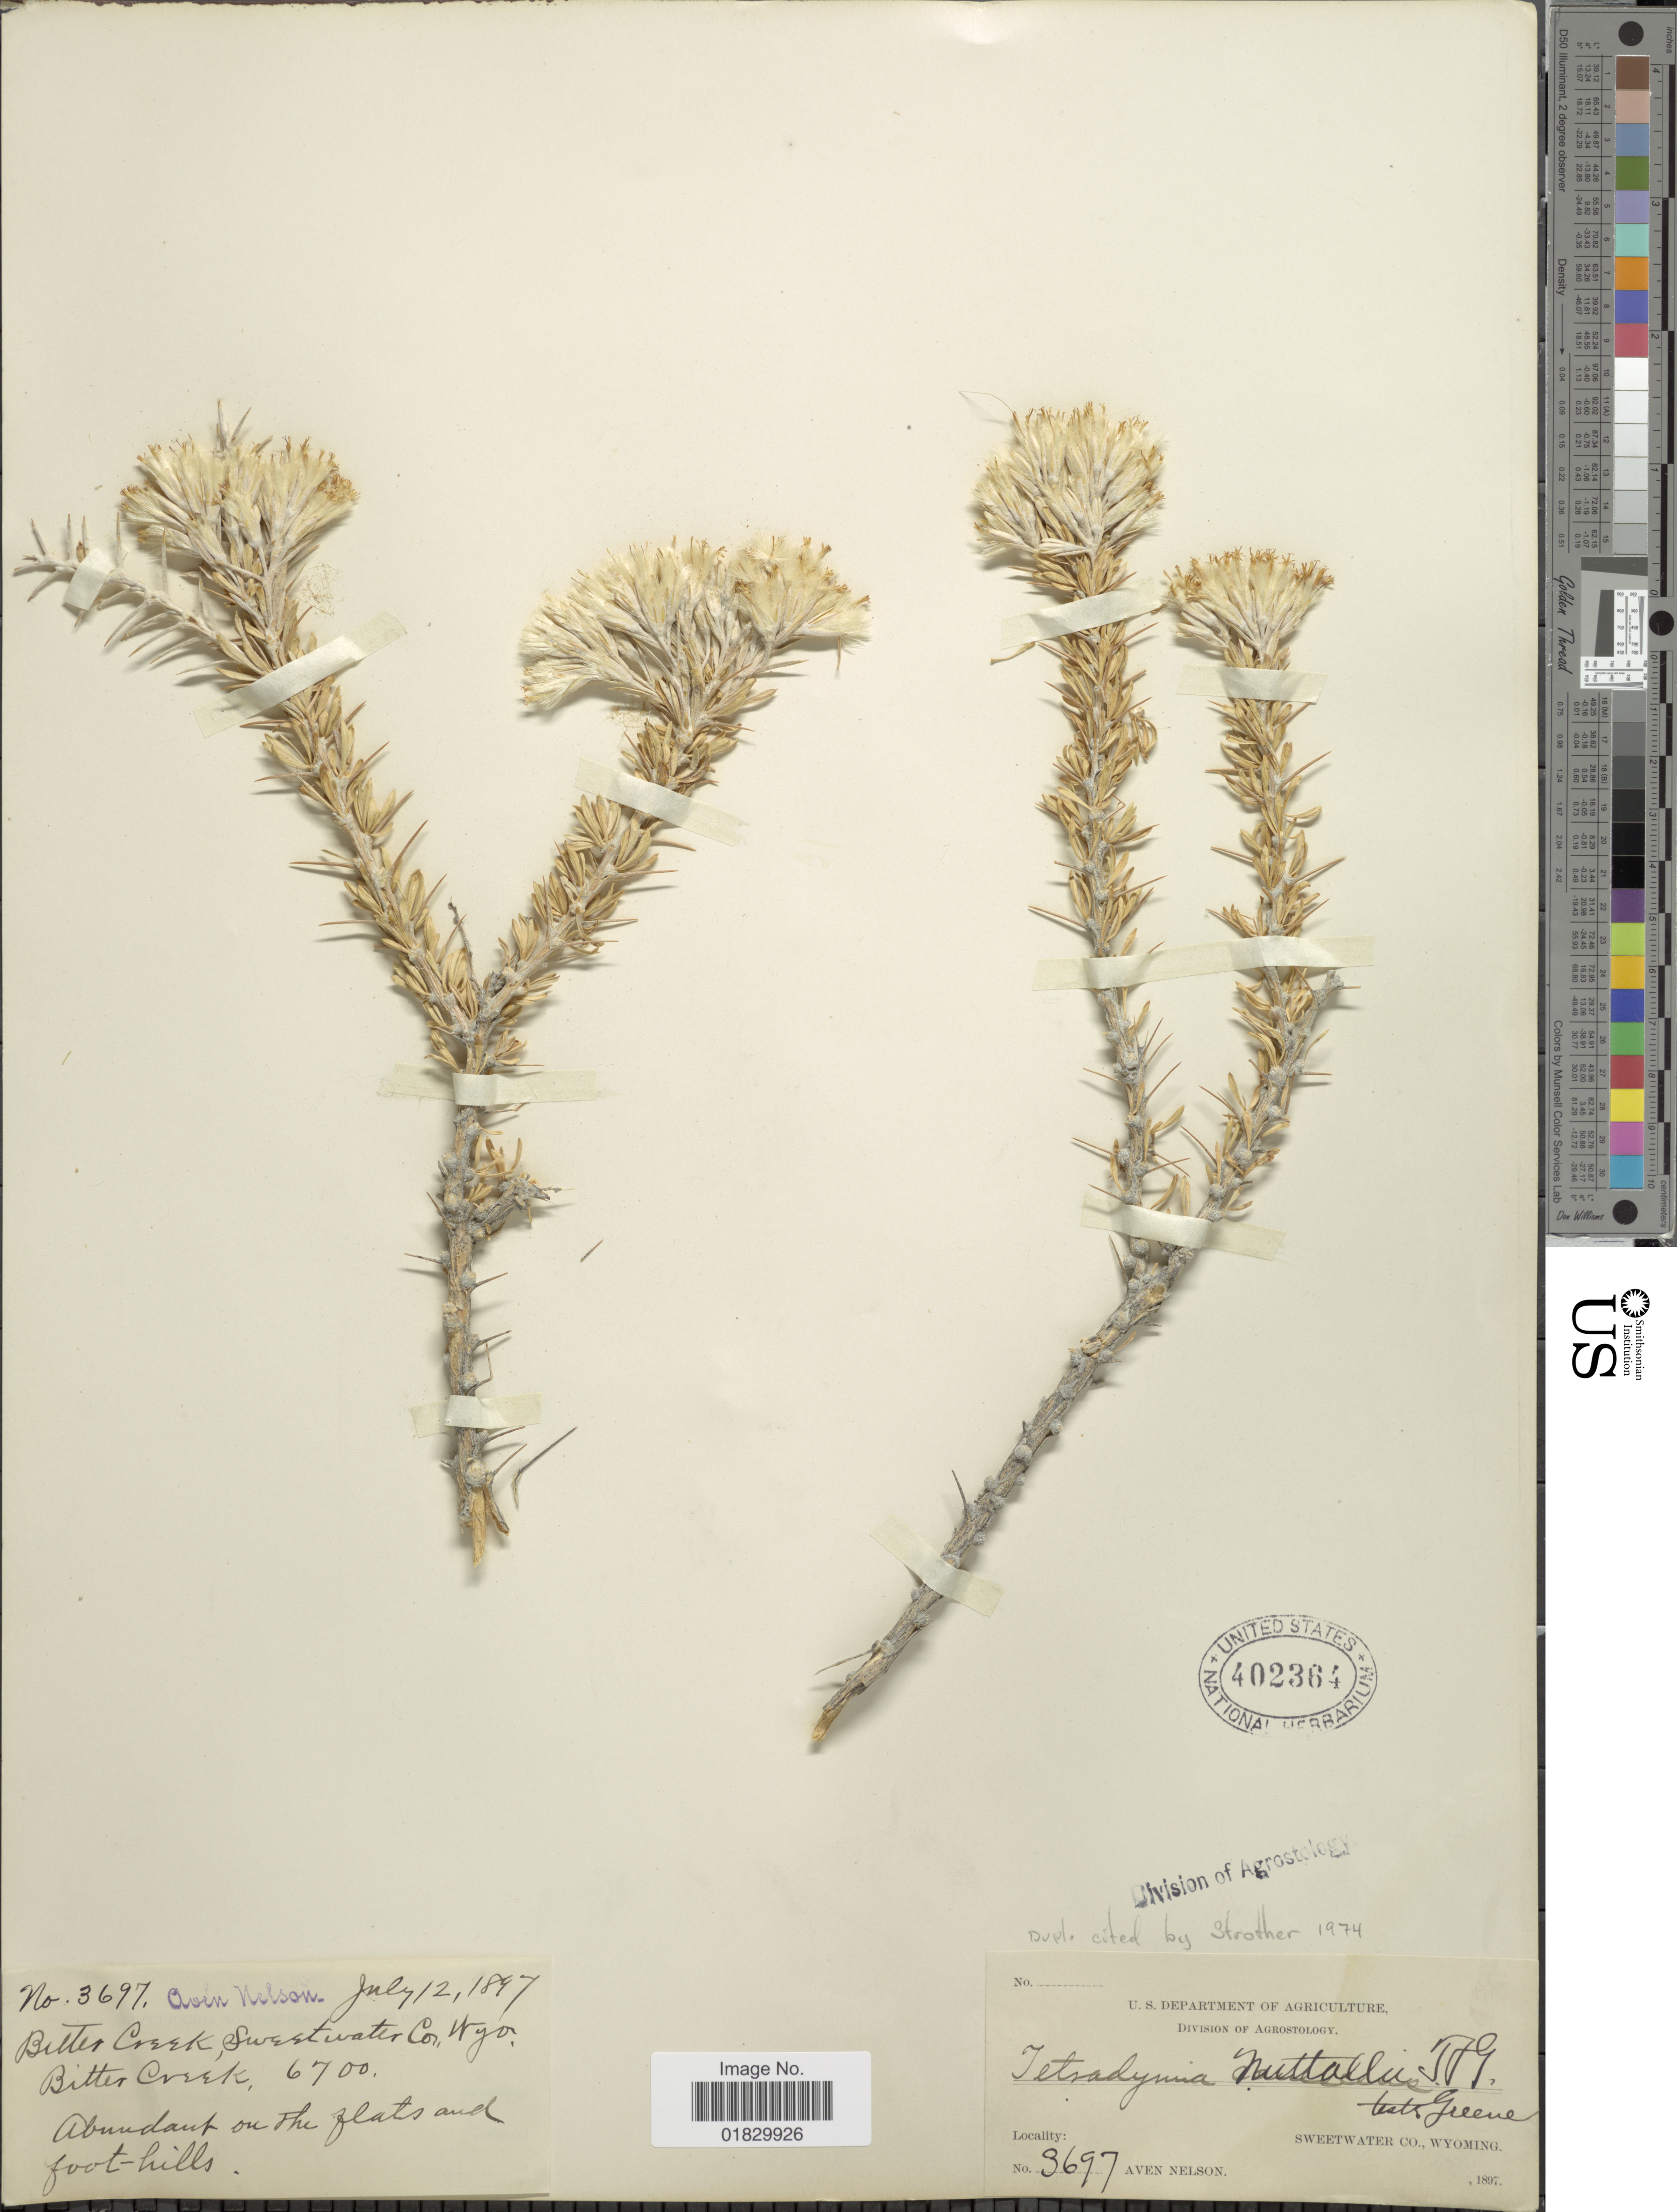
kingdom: Plantae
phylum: Tracheophyta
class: Magnoliopsida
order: Asterales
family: Asteraceae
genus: Tetradymia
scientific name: Tetradymia nuttallii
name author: Torr. & A. Gray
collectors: A. Nelson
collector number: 3697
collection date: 1897-07-12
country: United States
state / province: Wyoming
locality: Bitter Creek, Sweetwater Co., Wyo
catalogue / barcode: US 402364